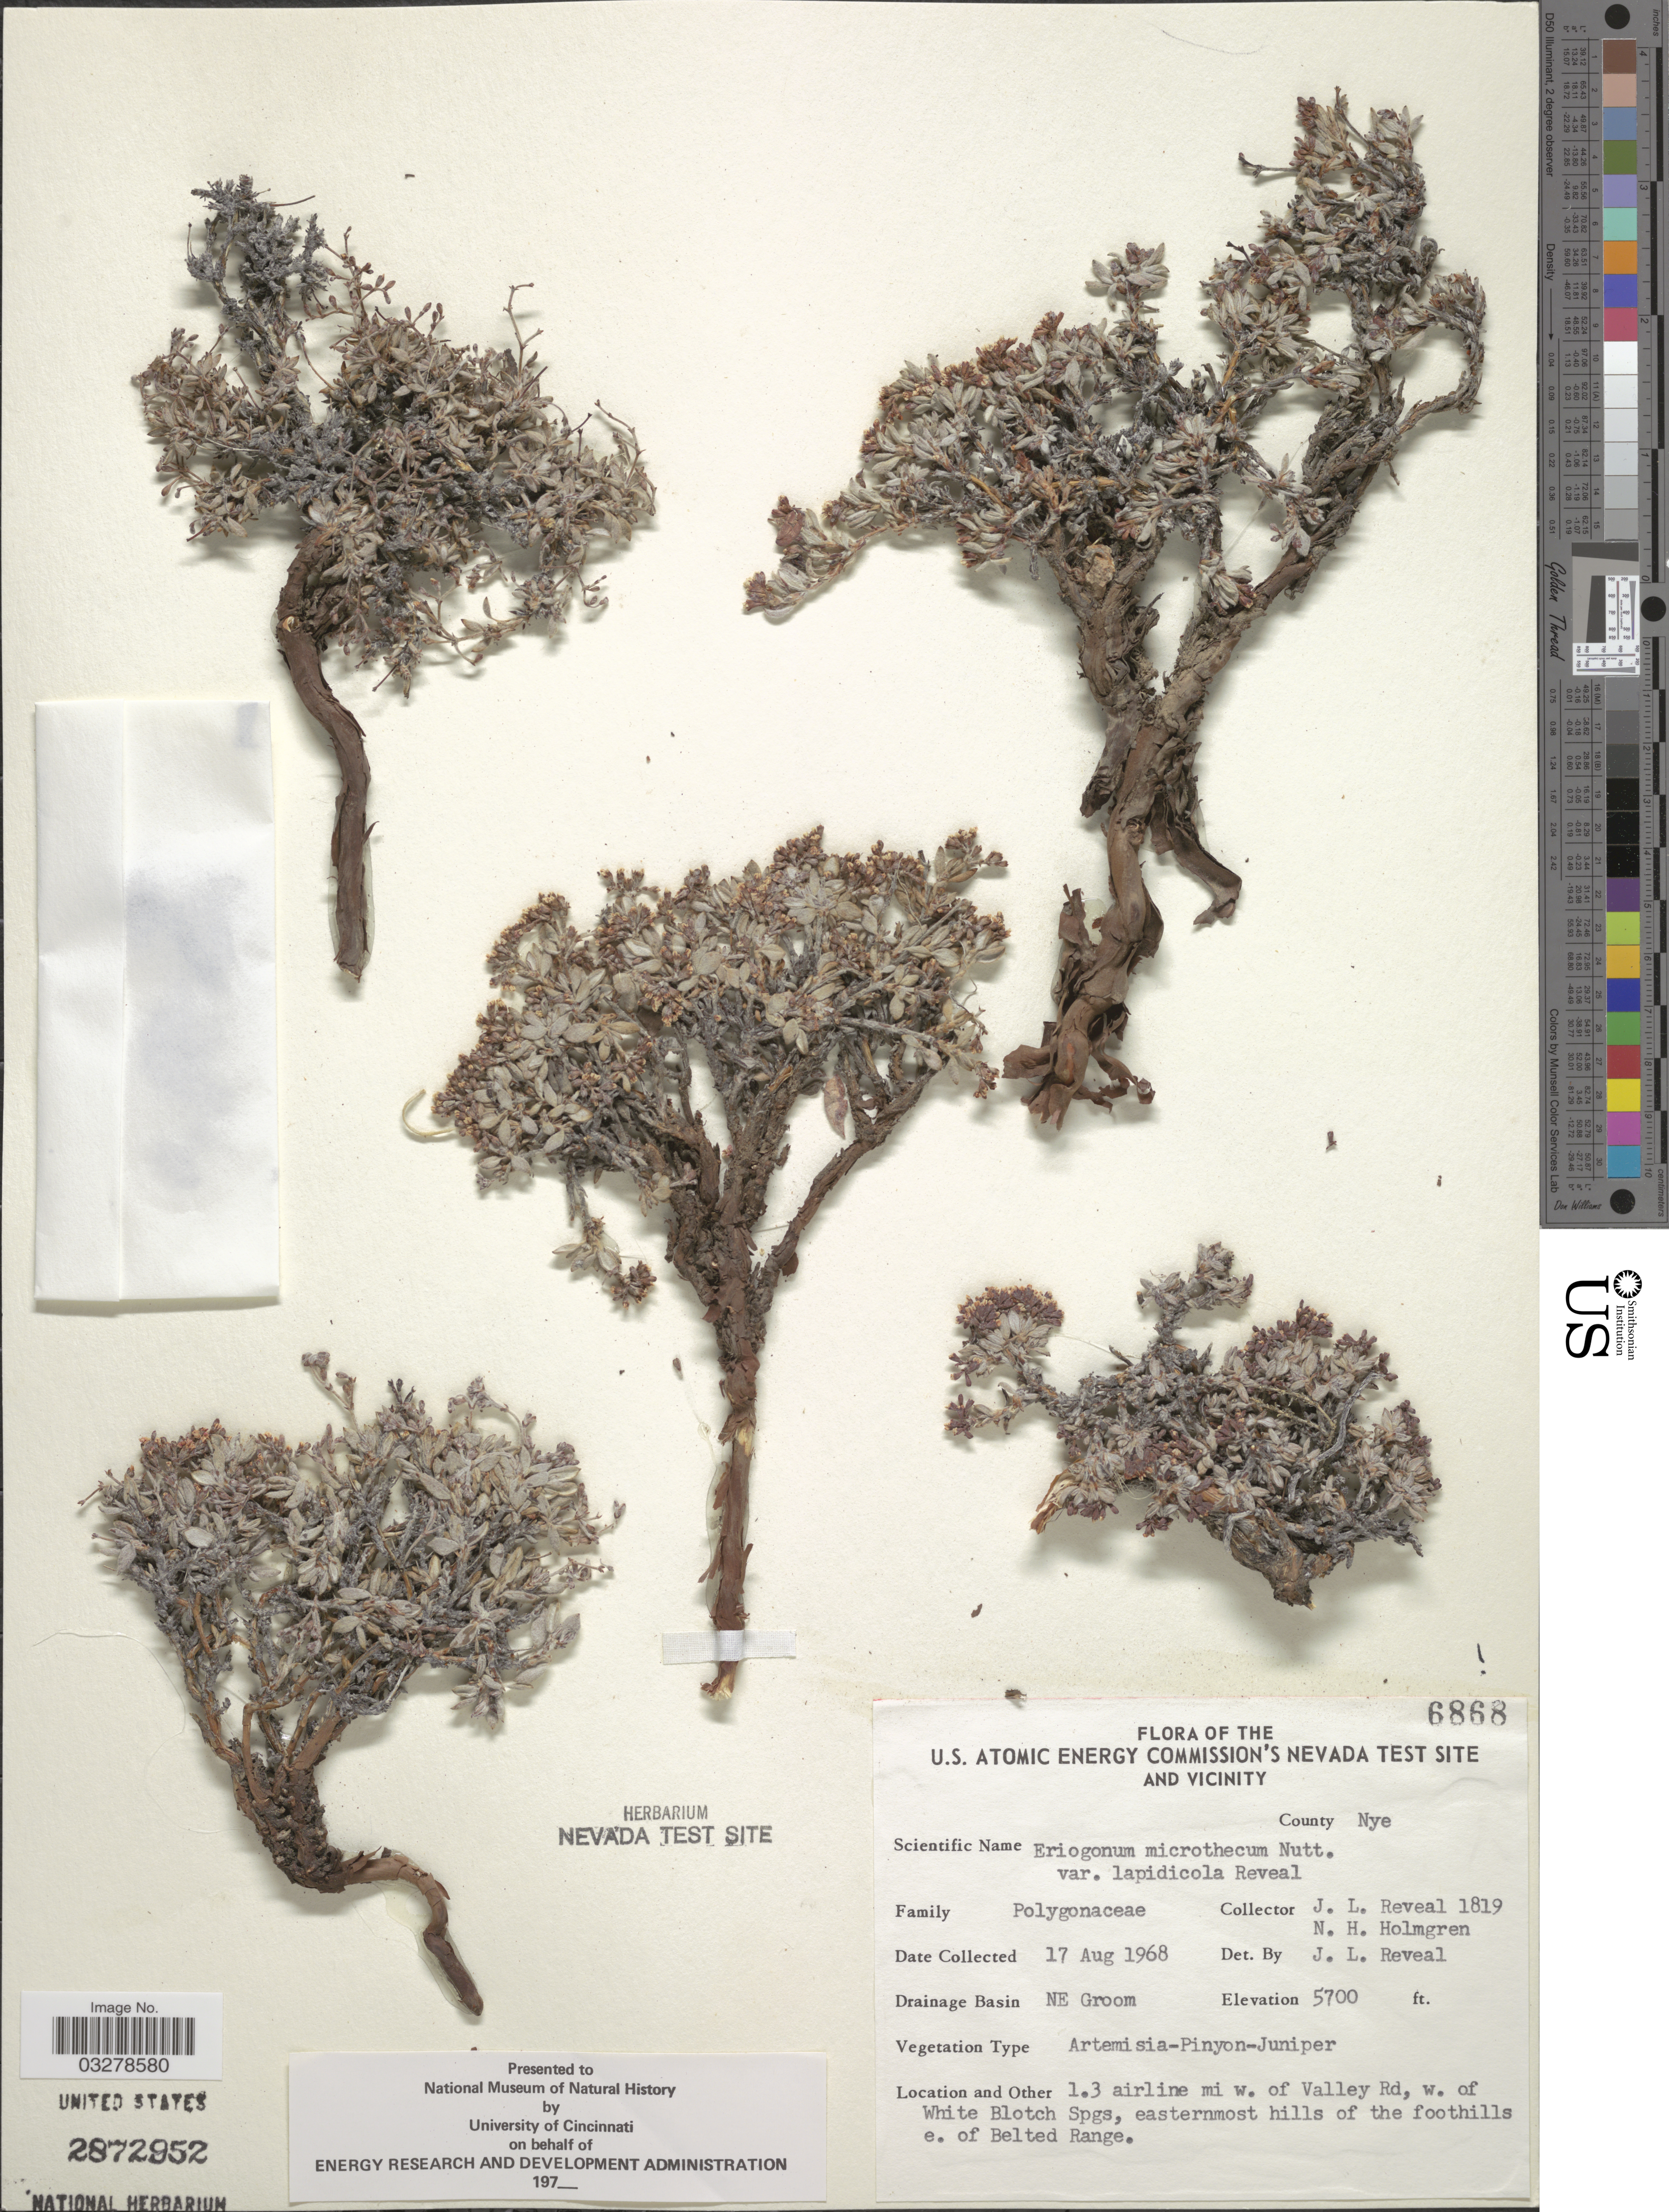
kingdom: Plantae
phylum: Tracheophyta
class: Magnoliopsida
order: Caryophyllales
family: Polygonaceae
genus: Eriogonum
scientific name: Eriogonum microtheca var. lapidicola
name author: Reveal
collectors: J. L. Reveal & N. H. Holmgren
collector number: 1819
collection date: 1968-08-17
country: United States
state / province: Nevada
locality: U.S. Atomic Energy Commission's Nevada Test Site and Vicinity. County Nye. Drainage Basin NE Groom. 1.3 airline mi w. of Valley Rd, w. of White Blotch Spgs, easternmost hills of the foothills e. of Belted Range.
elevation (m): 1737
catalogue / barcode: US 2872952